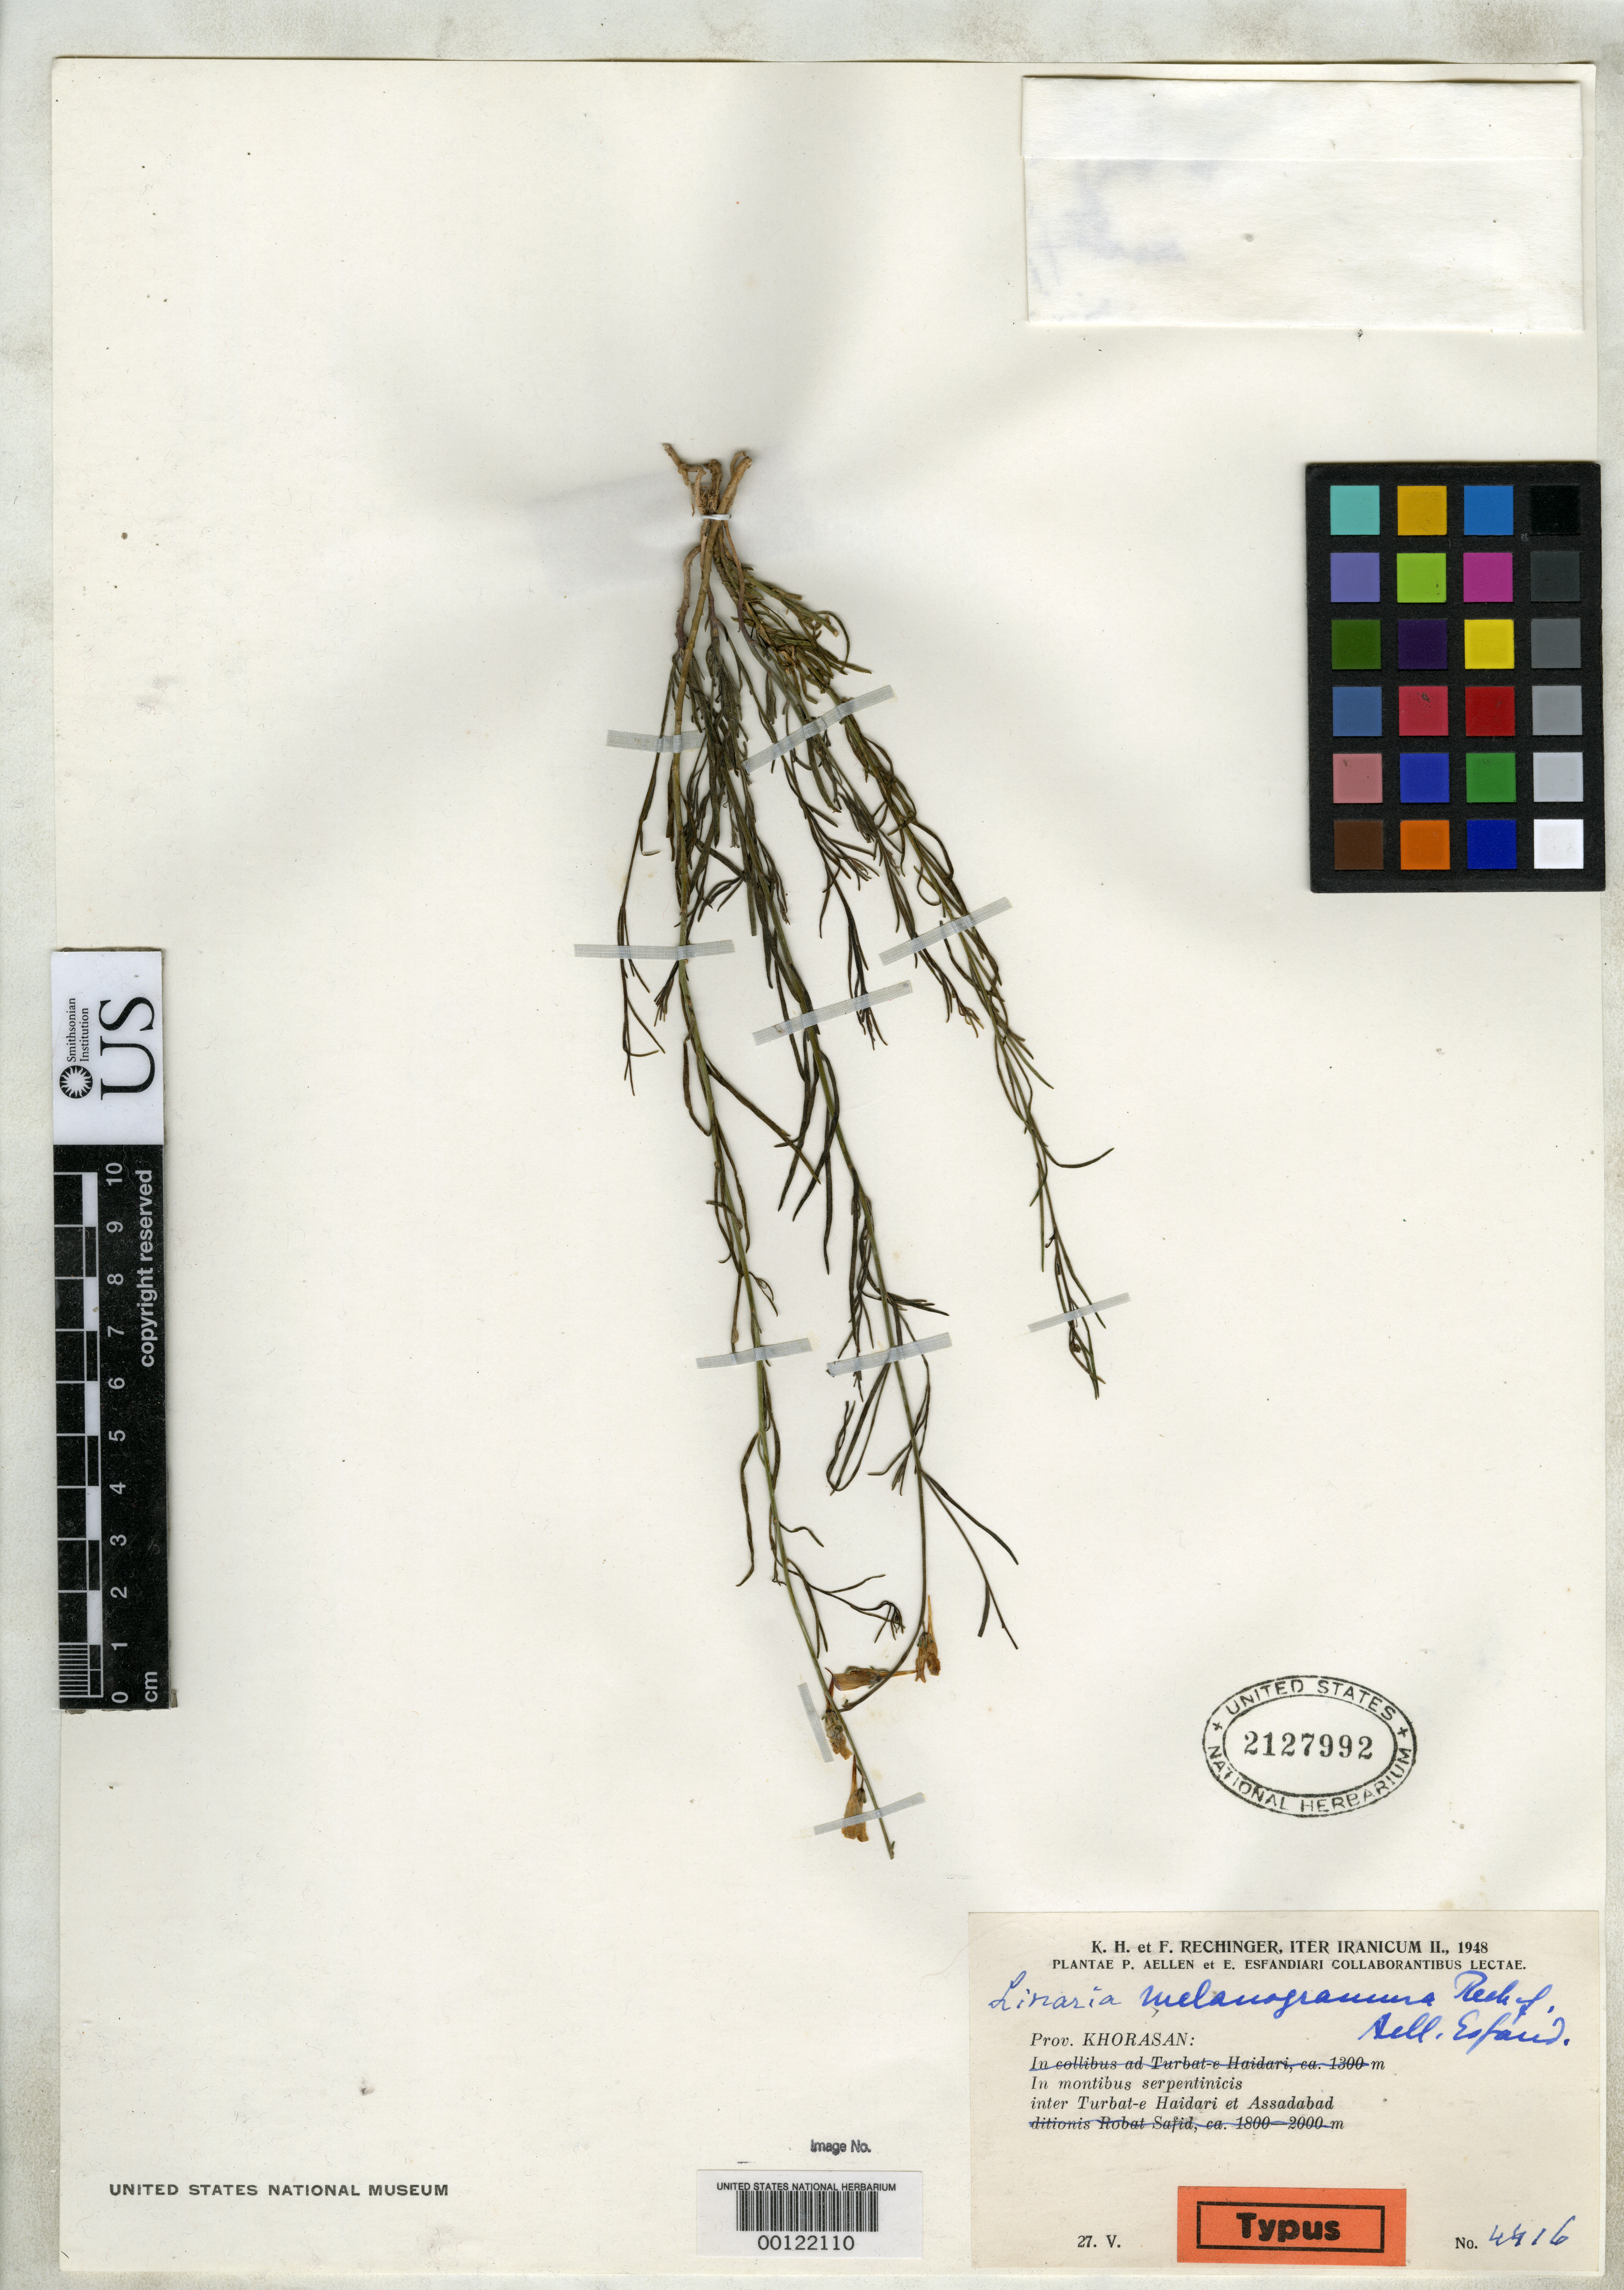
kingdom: Plantae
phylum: Tracheophyta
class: Magnoliopsida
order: Lamiales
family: Plantaginaceae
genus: Linaria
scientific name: Linaria melanogranma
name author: Rech. f.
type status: Isotype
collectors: K. H. Rechinger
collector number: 4416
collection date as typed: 27 May 1948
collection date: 1948-05-27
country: Iran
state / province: Khorasan [obsolete]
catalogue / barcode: US 2127992